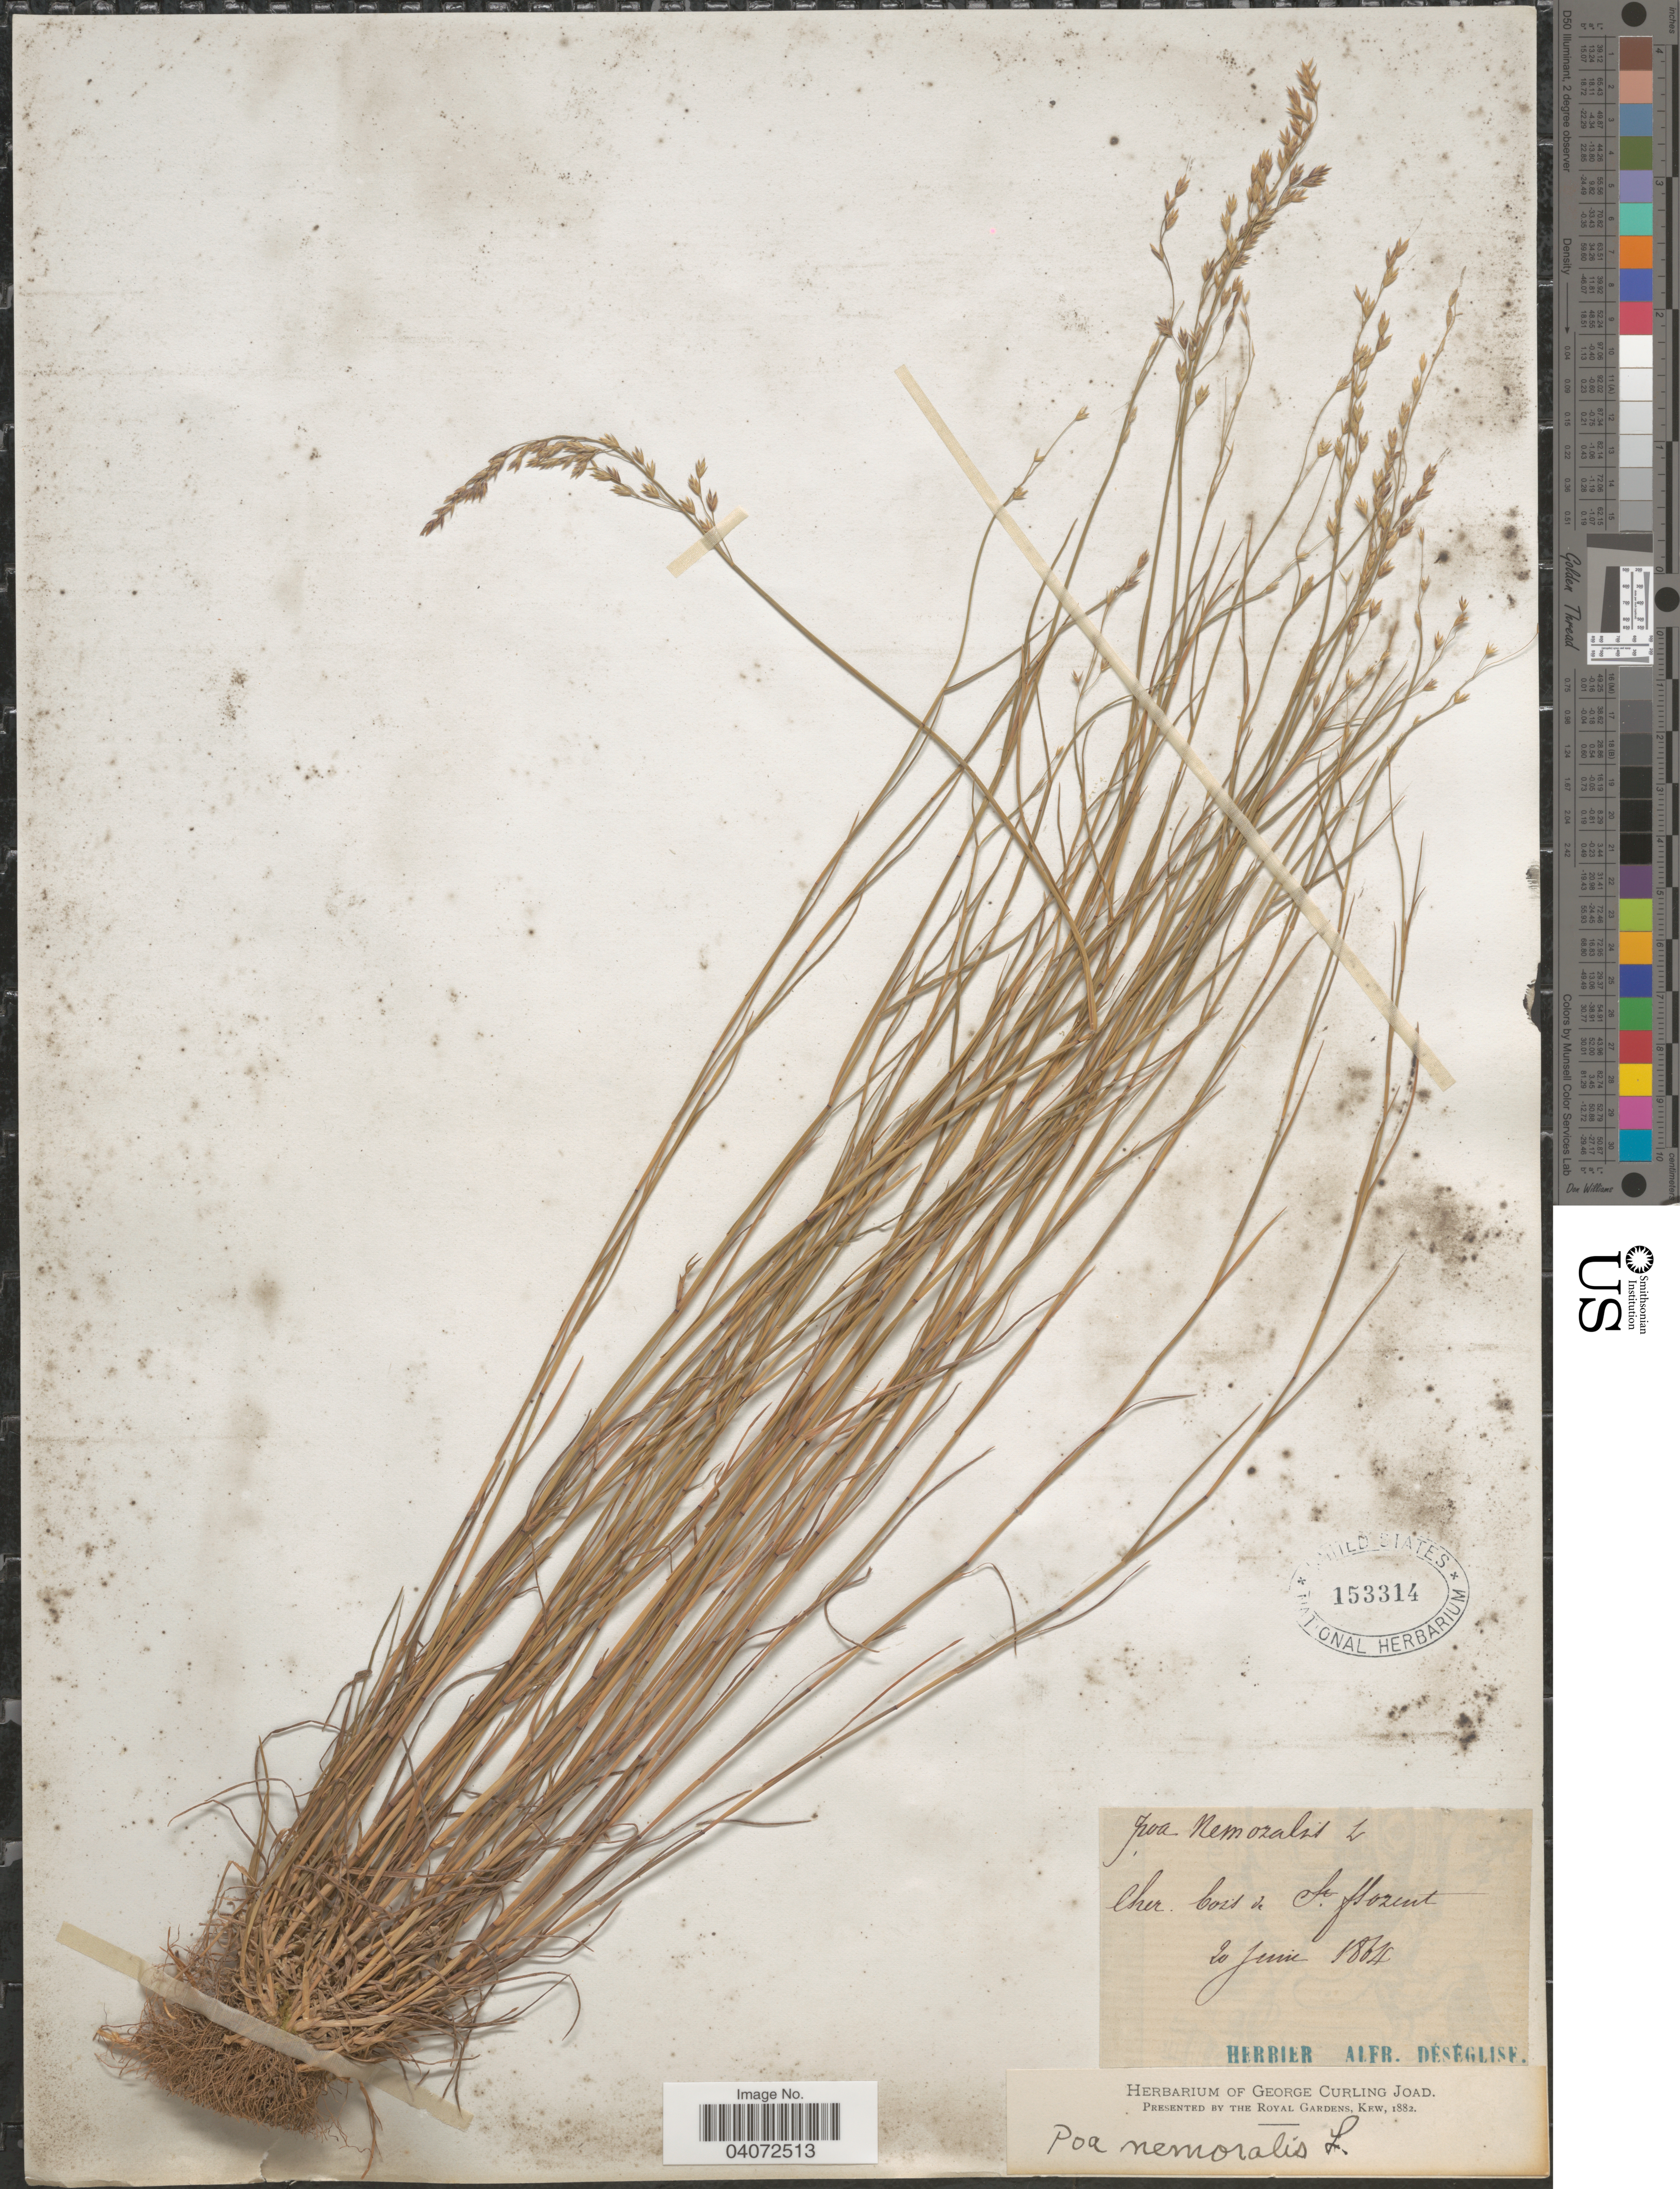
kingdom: Plantae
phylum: Tracheophyta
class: Liliopsida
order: Poales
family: Poaceae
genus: Poa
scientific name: Poa nemoralis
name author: L.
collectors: ex herb. A. Deseglise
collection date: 1864-06-20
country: France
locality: Cher. bois de St. flozent.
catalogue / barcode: US 153314